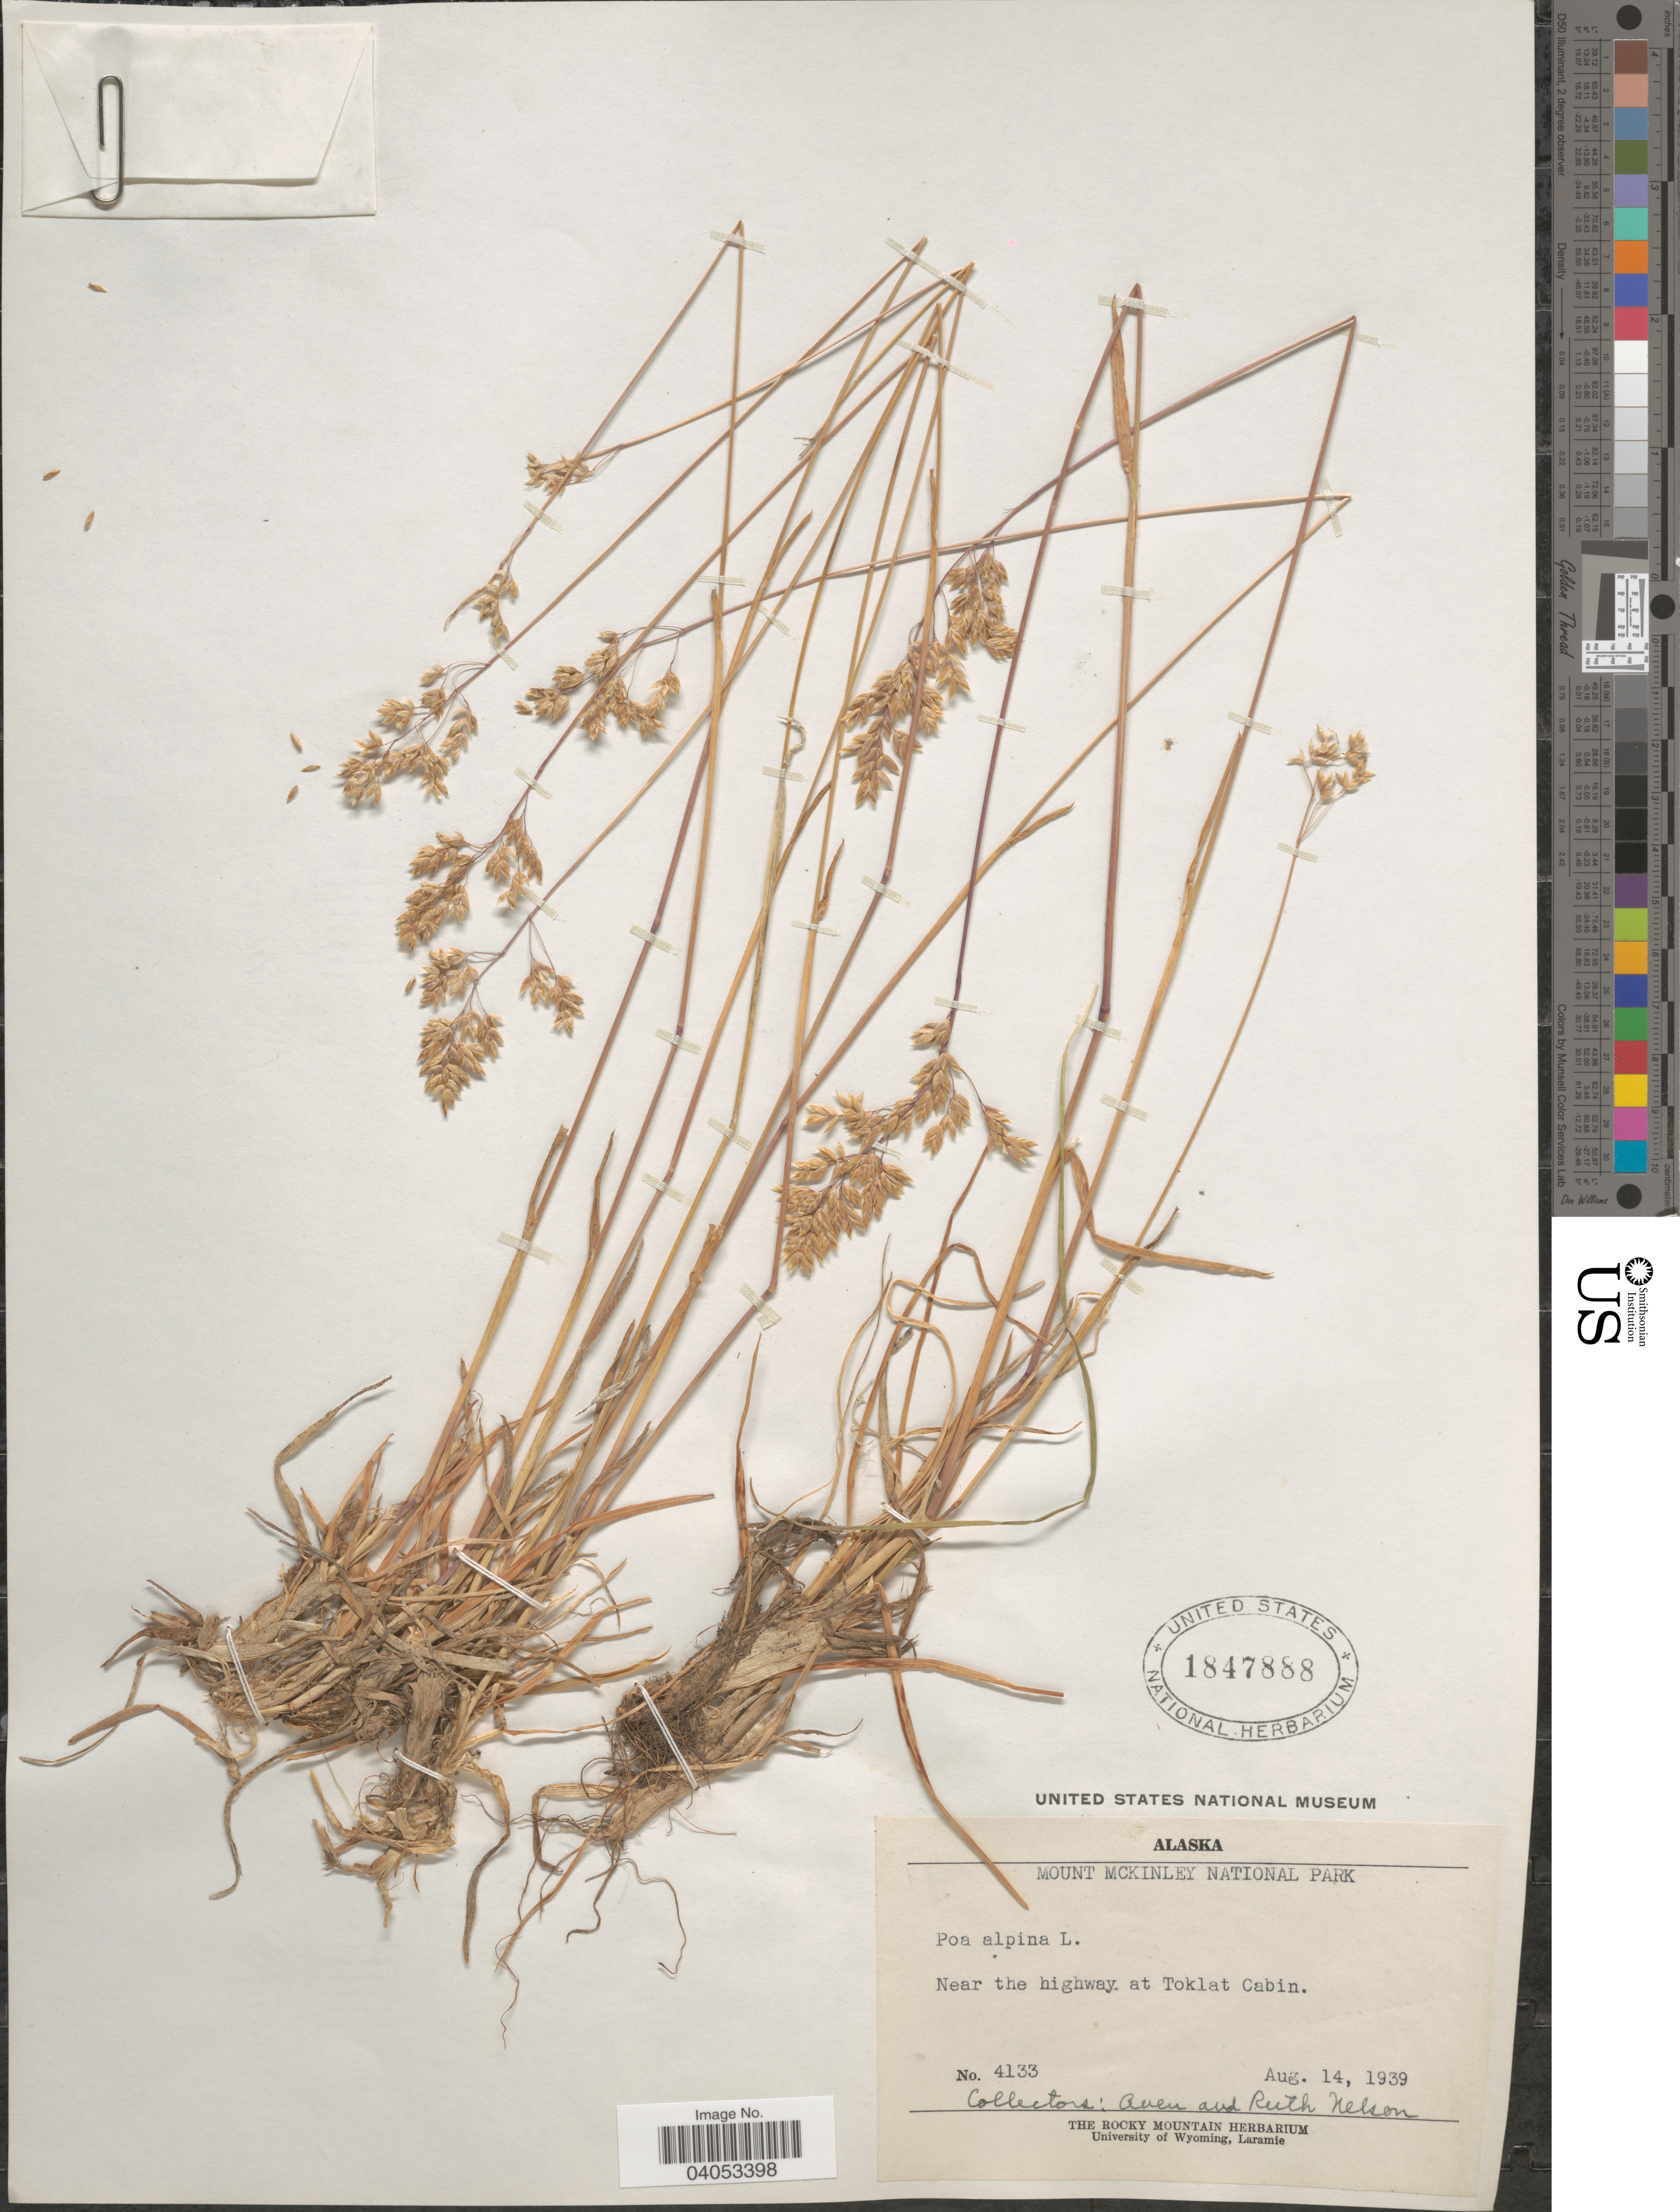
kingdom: Plantae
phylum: Tracheophyta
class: Liliopsida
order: Poales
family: Poaceae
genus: Poa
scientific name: Poa alpina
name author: L.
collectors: A. Nelson & R. A. Nelson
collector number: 4133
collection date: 1939-08-14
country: United States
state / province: Alaska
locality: Mount McKinley National Park. Near the highway at Toklat Cabin.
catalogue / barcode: US 1847888